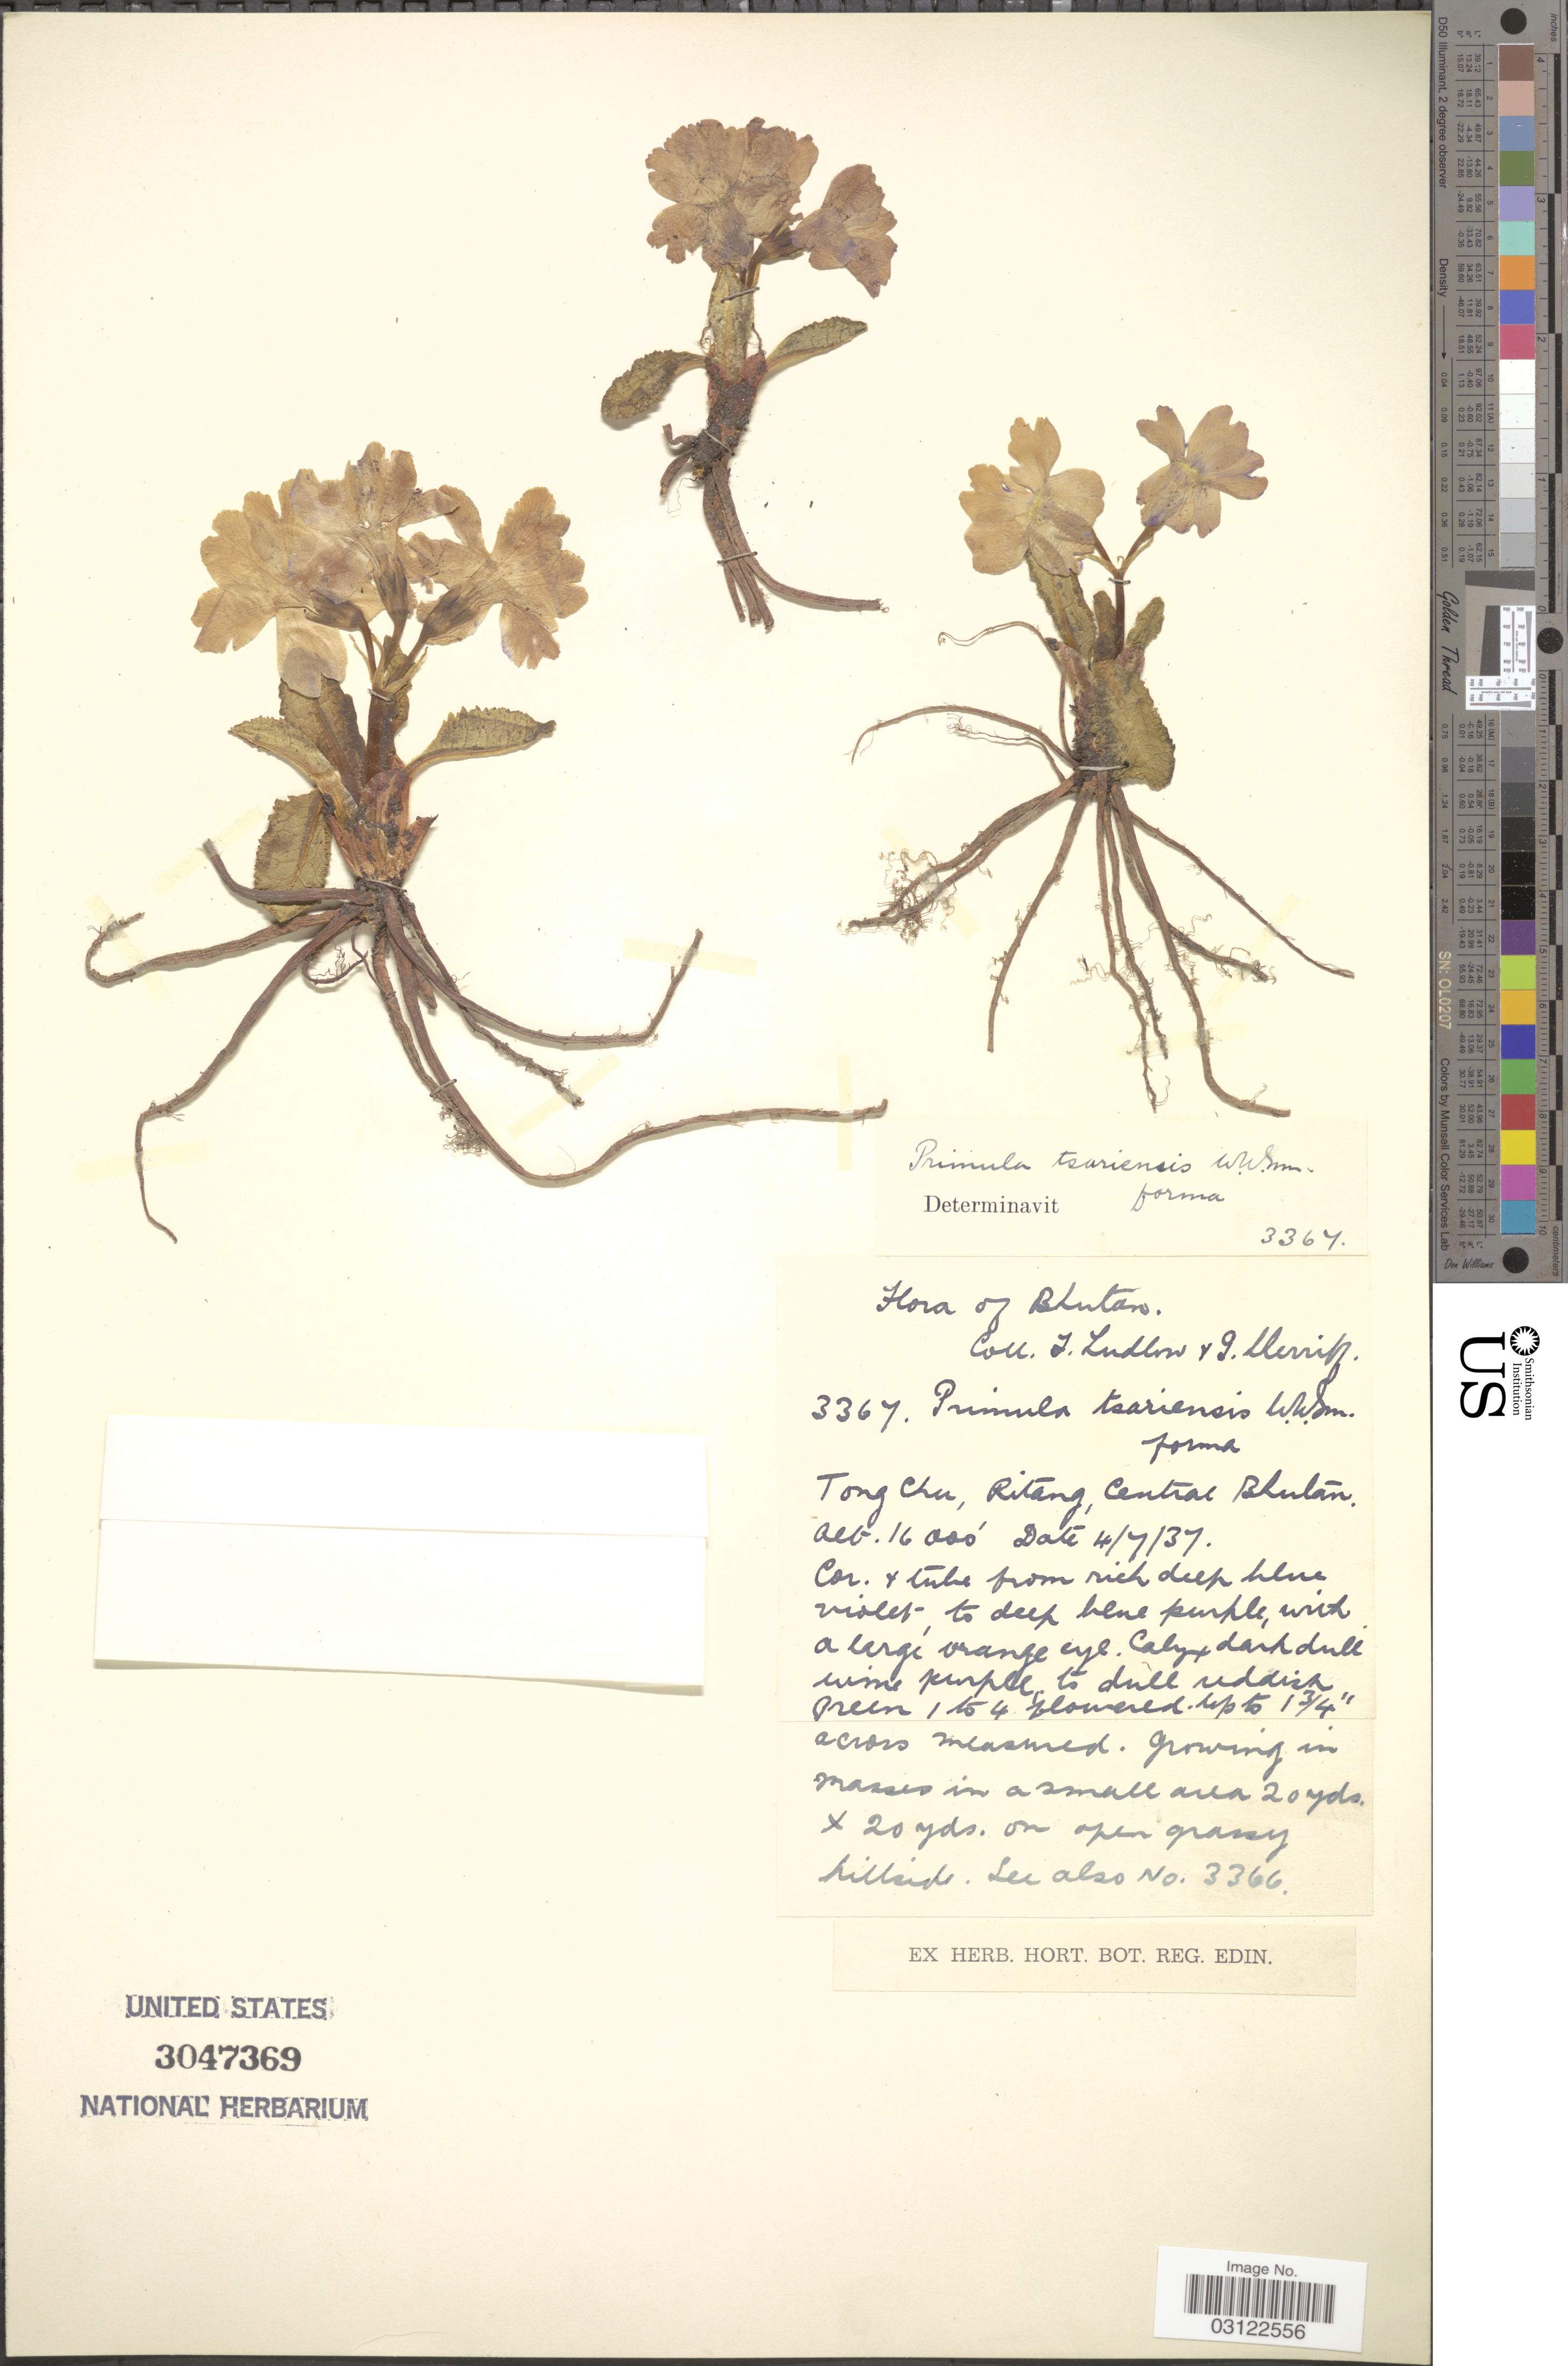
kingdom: Plantae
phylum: Tracheophyta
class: Magnoliopsida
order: Ericales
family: Primulaceae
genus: Primula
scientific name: Primula tsariensis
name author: W.W. Sm.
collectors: F. Ludlow & G. Sherriff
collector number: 3367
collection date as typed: Transcribed d/m/y: 4/7/37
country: Bhutan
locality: Tong Chu, Ritang, Central Bhutan.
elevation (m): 4877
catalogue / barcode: US 3047369